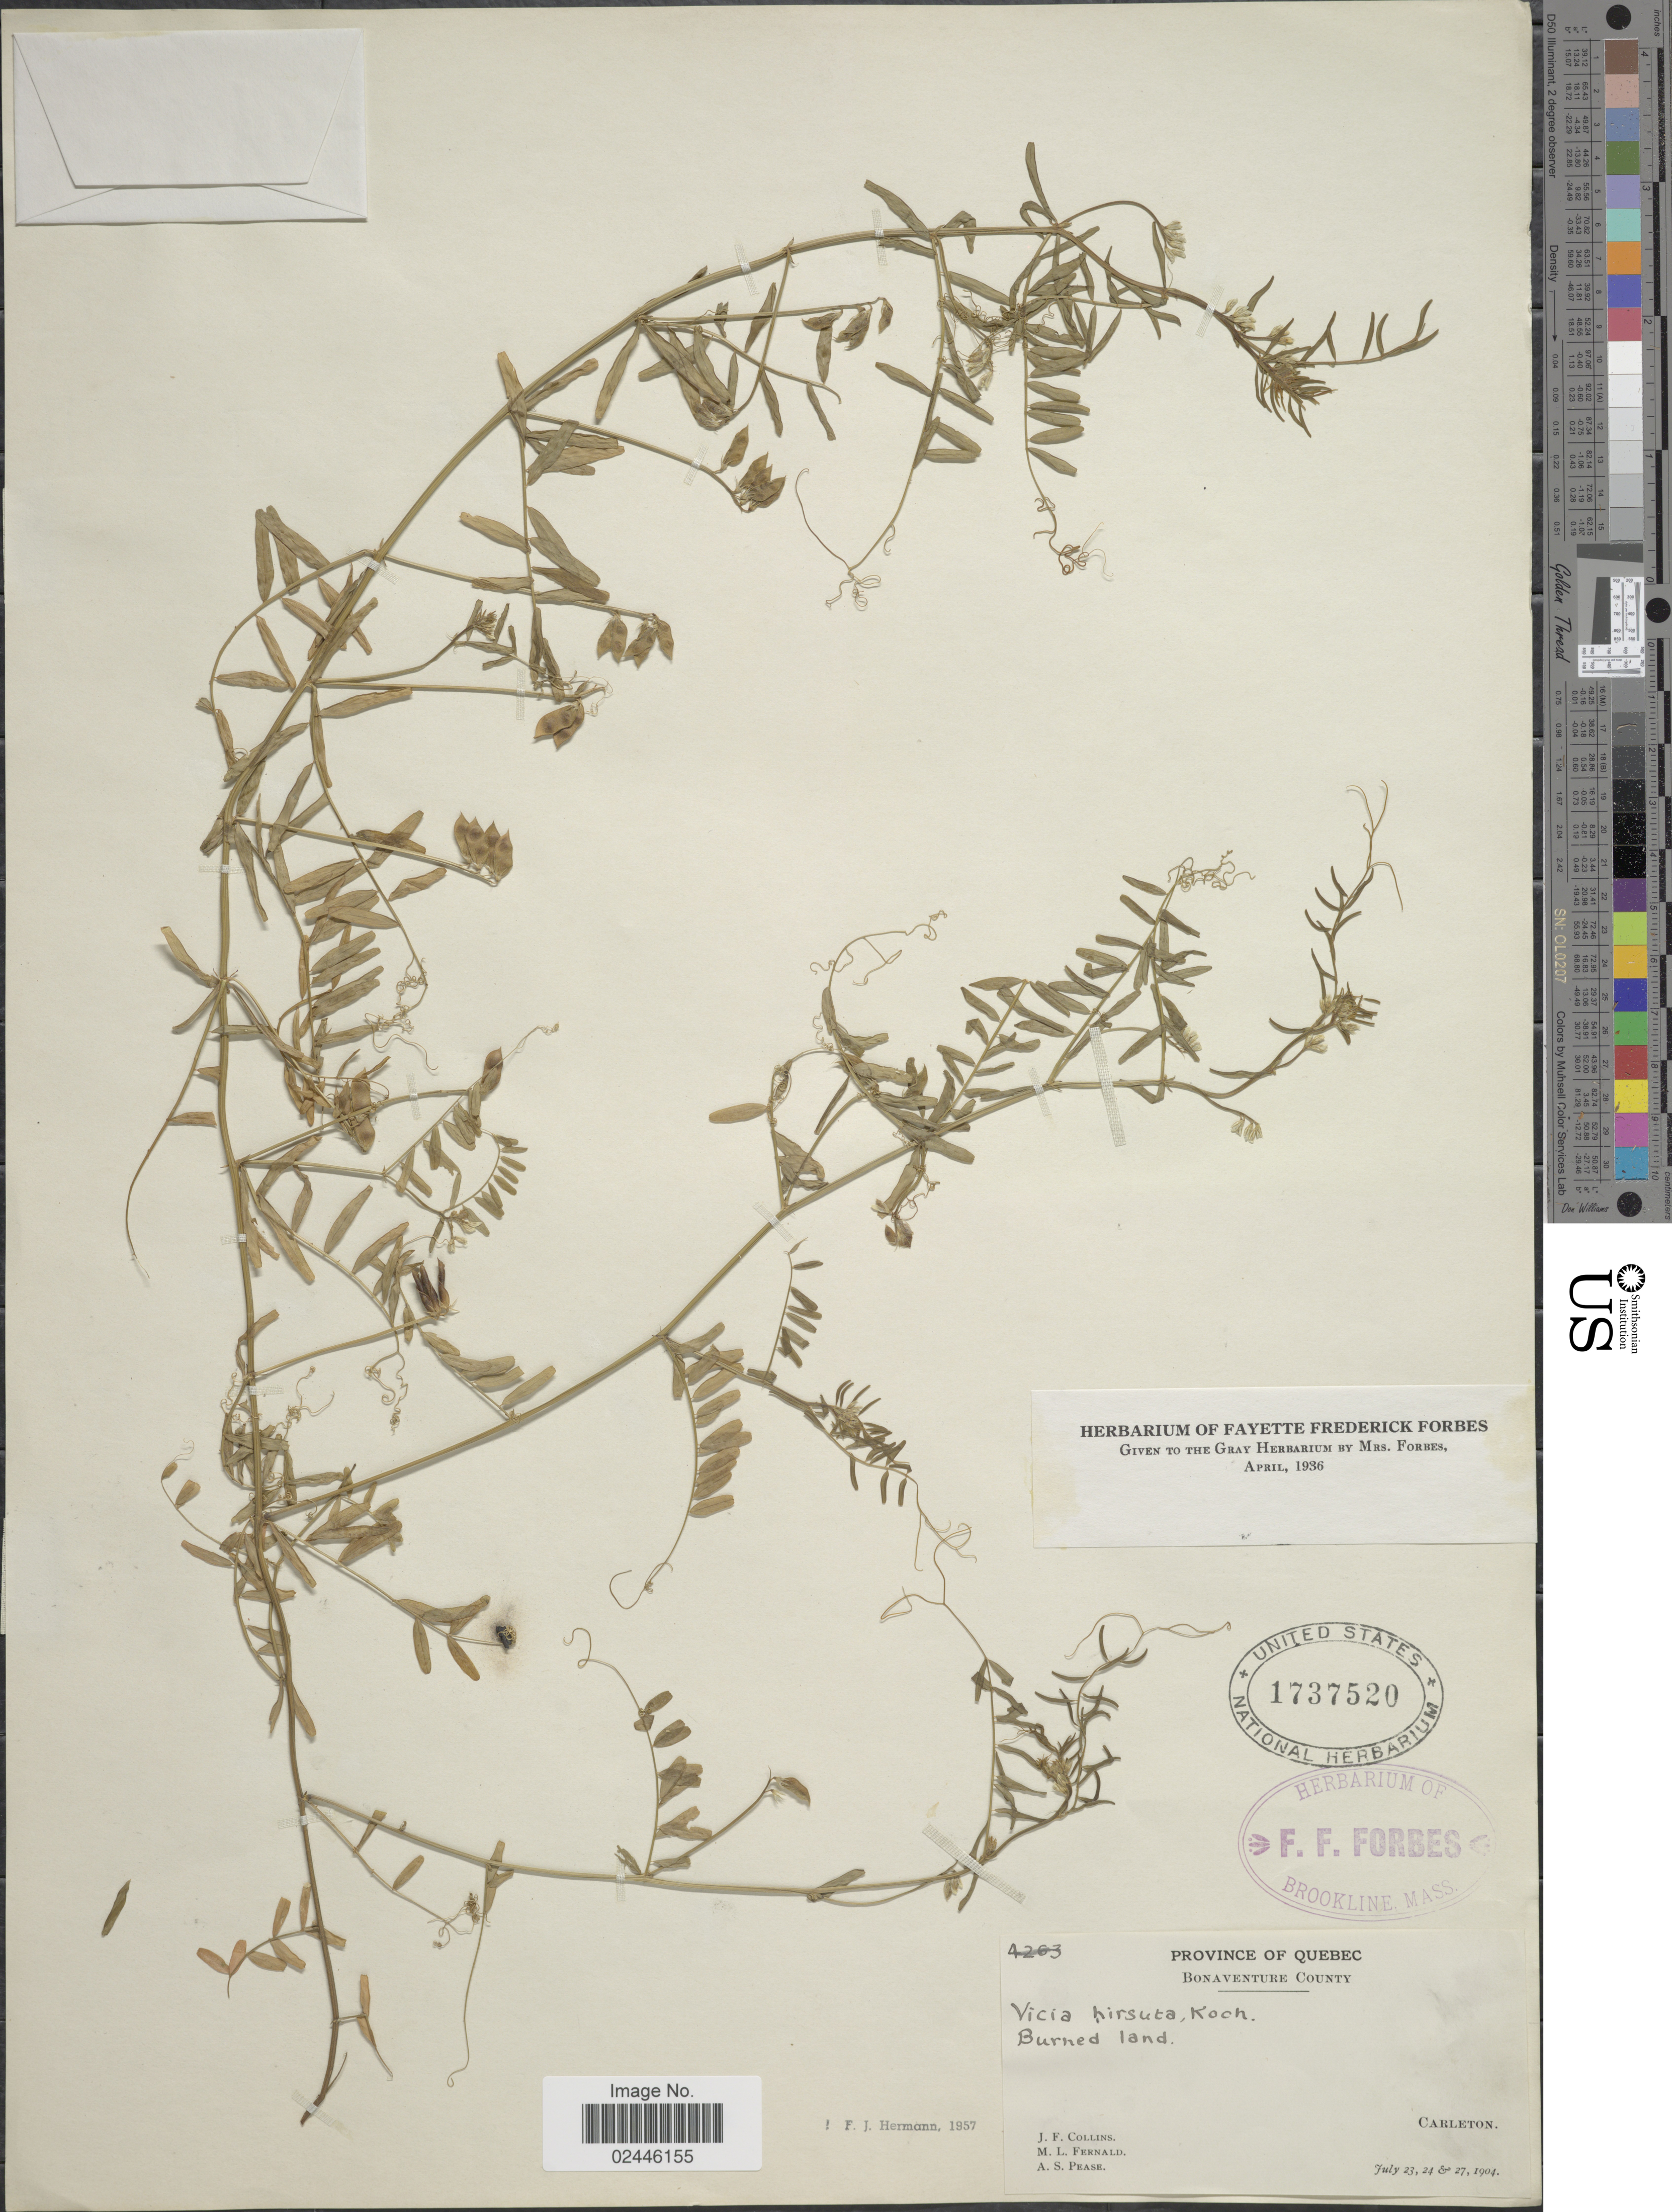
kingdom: Plantae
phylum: Tracheophyta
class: Magnoliopsida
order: Fabales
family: Fabaceae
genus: Vicia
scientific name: Vicia hirsuta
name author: (L.) A. Gray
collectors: J. Collins, M. L. Fernald & A. S. Pease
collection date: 1904-07-23/1904-07-27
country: Canada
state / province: Quebec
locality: Bonaventure County, Carleton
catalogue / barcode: US 1737520